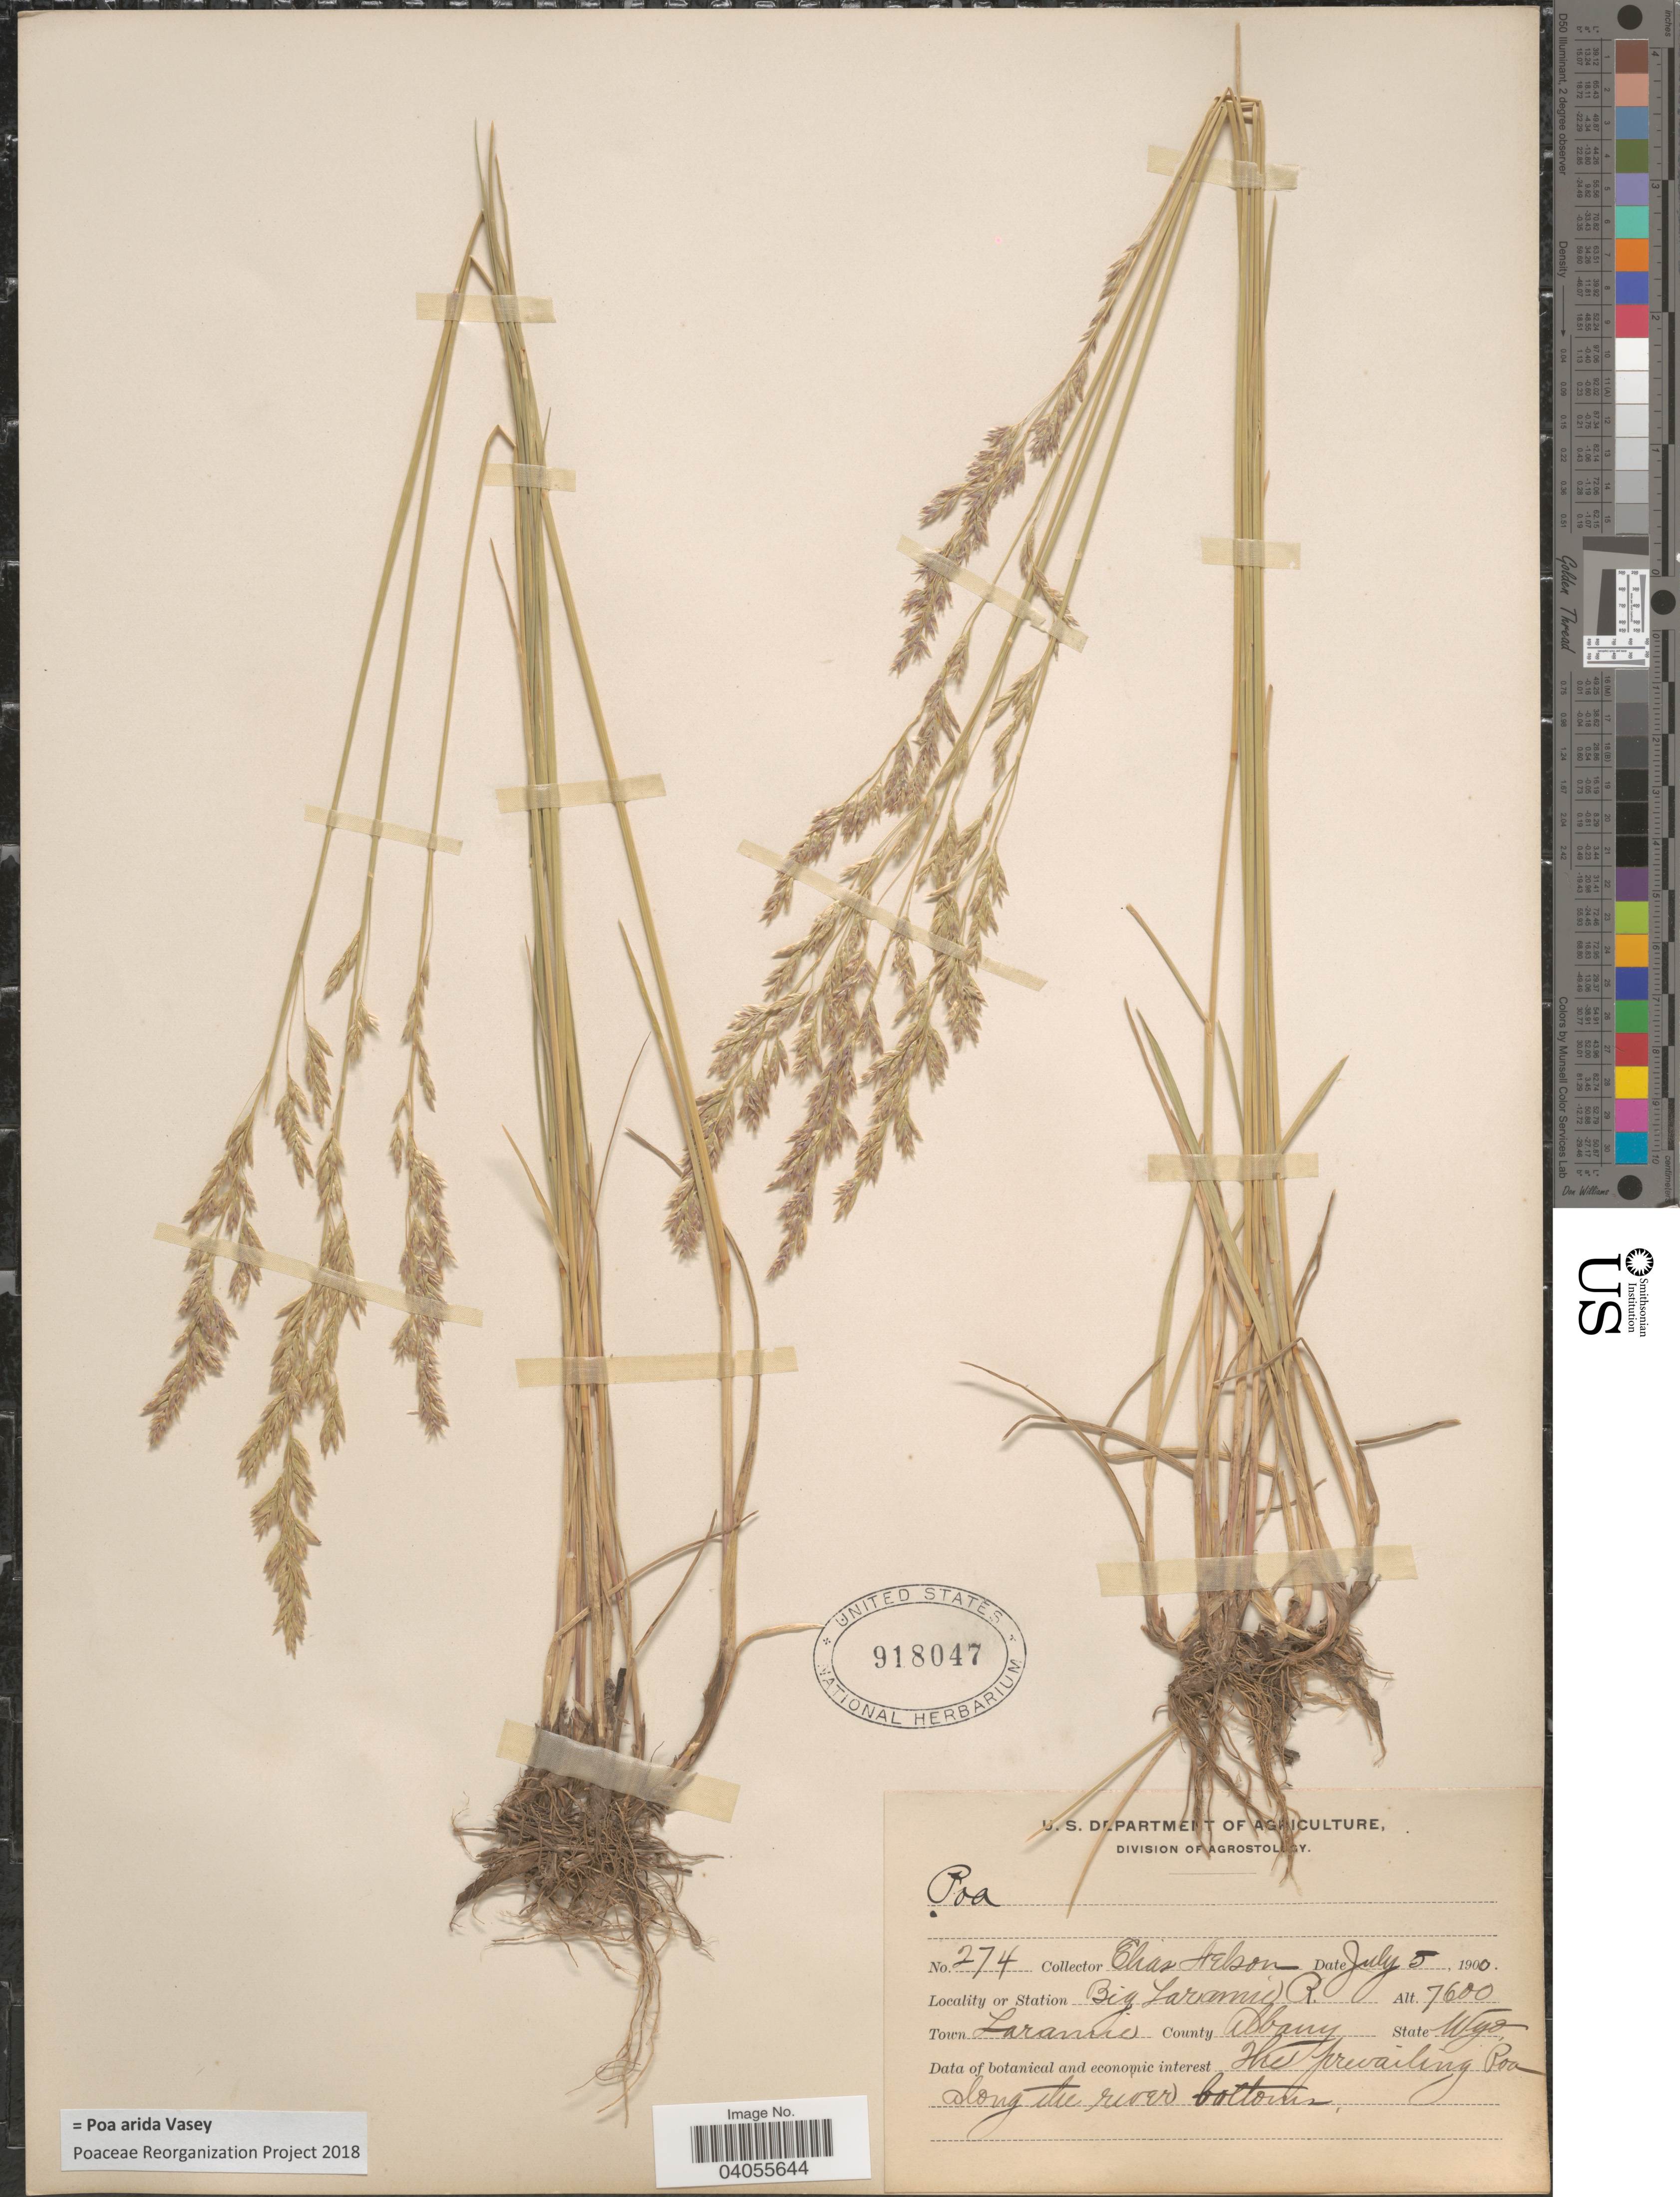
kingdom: Plantae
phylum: Tracheophyta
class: Liliopsida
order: Poales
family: Poaceae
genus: Poa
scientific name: Poa arida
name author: Vasey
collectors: E. Nelson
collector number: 274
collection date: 1900-07-05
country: United States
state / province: Wyoming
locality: Station Big Laramie R. Town Laramie. County Albany.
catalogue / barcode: US 918047